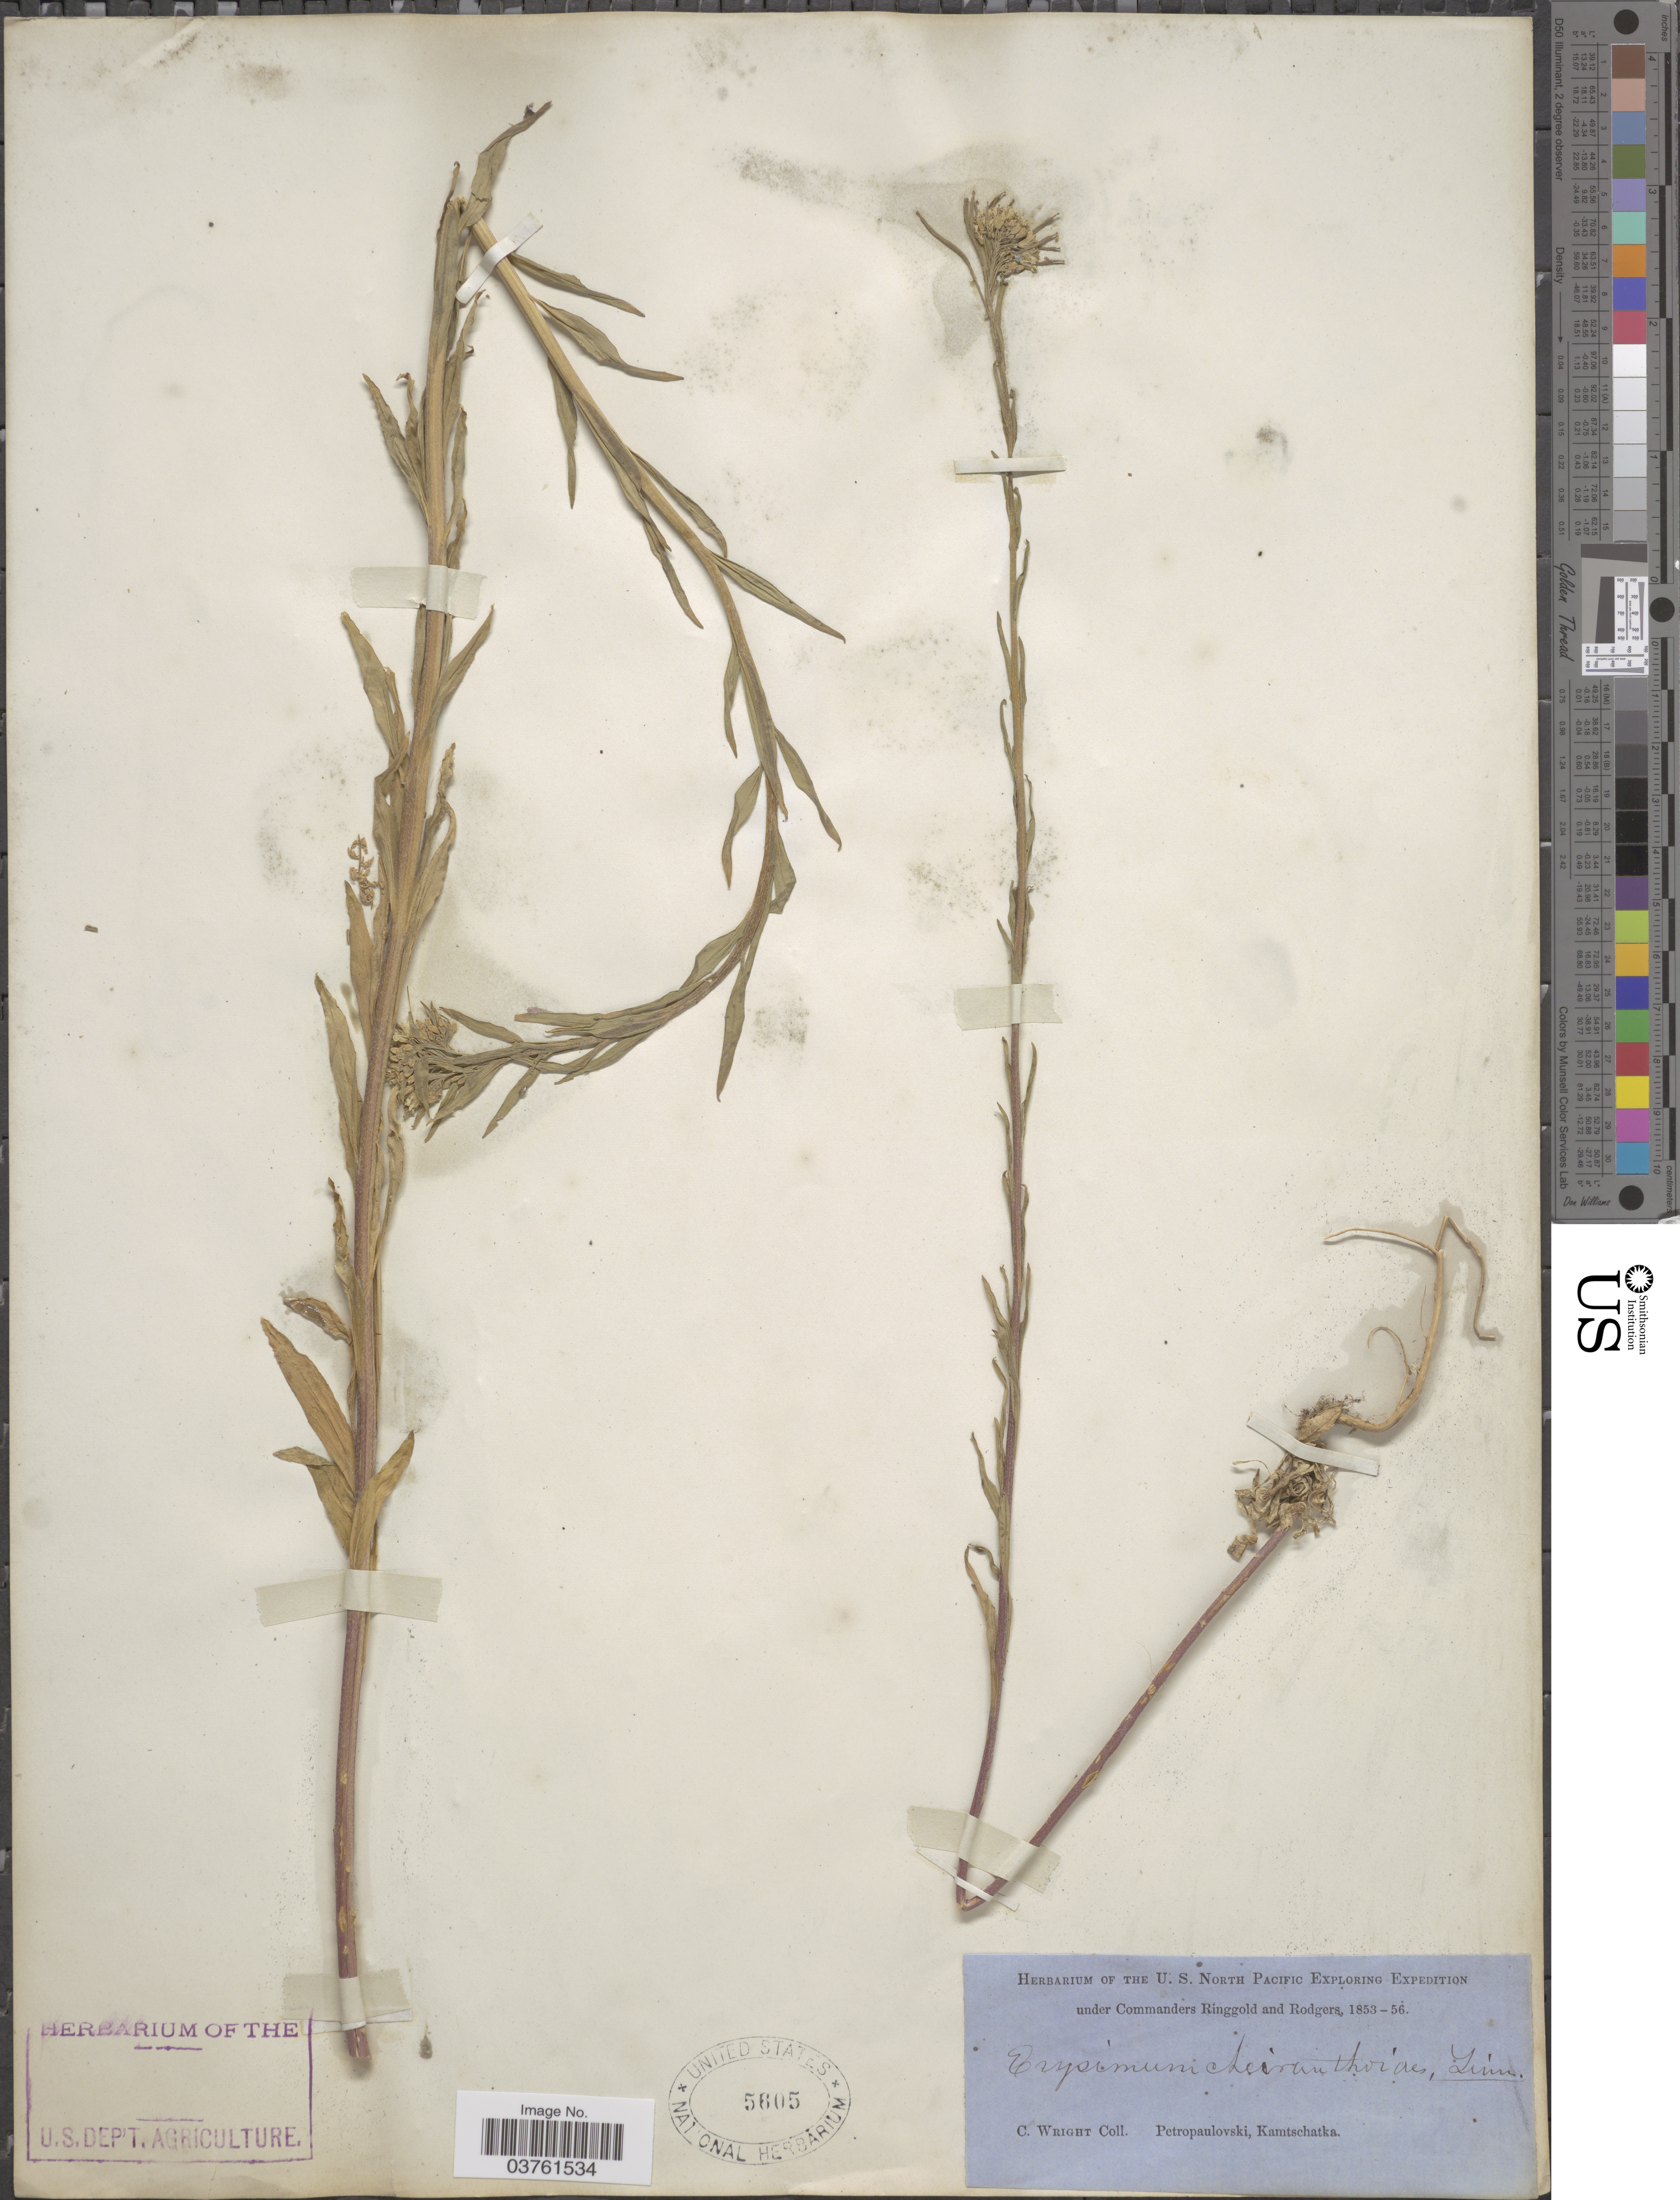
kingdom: Plantae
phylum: Tracheophyta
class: Magnoliopsida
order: Brassicales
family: Brassicaceae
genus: Erysimum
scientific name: Erysimum cheiranthoides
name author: L.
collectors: C. Wright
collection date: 1853/1856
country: Russian Federation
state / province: Kamchatka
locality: Petropaulovski, Kamtschatka.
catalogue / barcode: US 5605